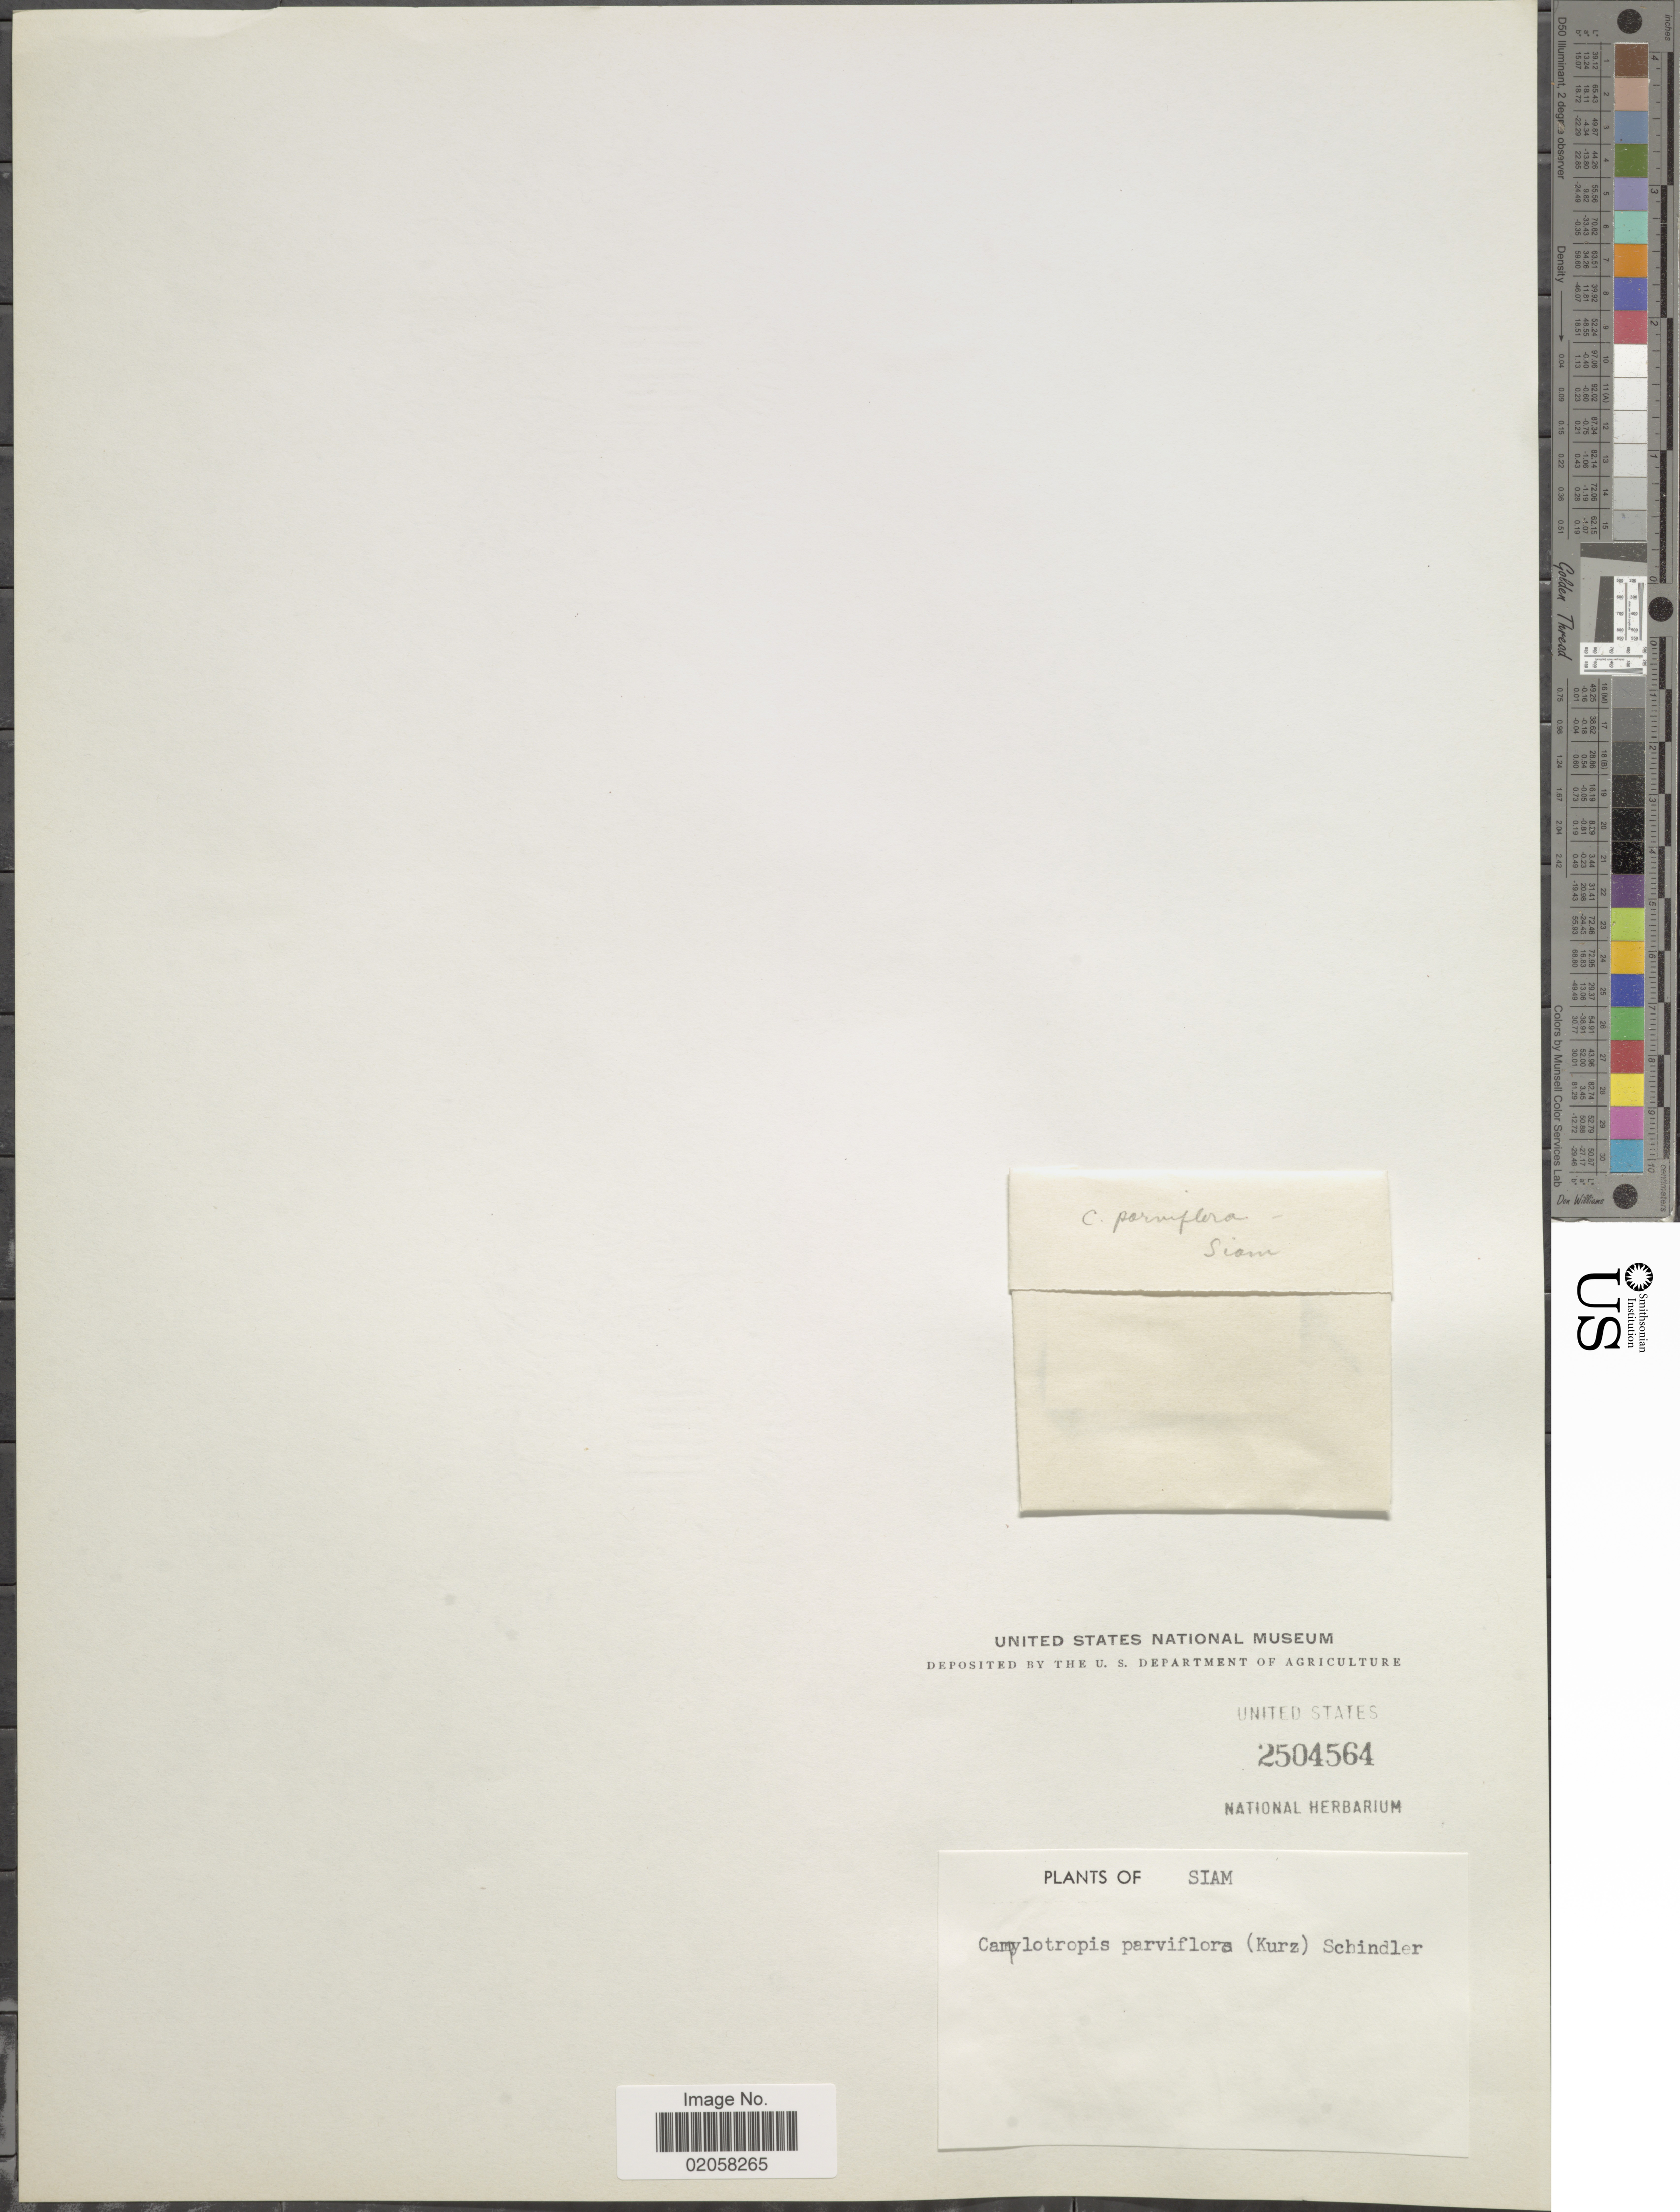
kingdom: Plantae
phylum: Tracheophyta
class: Magnoliopsida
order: Fabales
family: Fabaceae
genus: Campylotropis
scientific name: Campylotropis parviflora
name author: (Kurz) Schindl.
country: Thailand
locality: Siam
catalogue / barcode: US 2504564